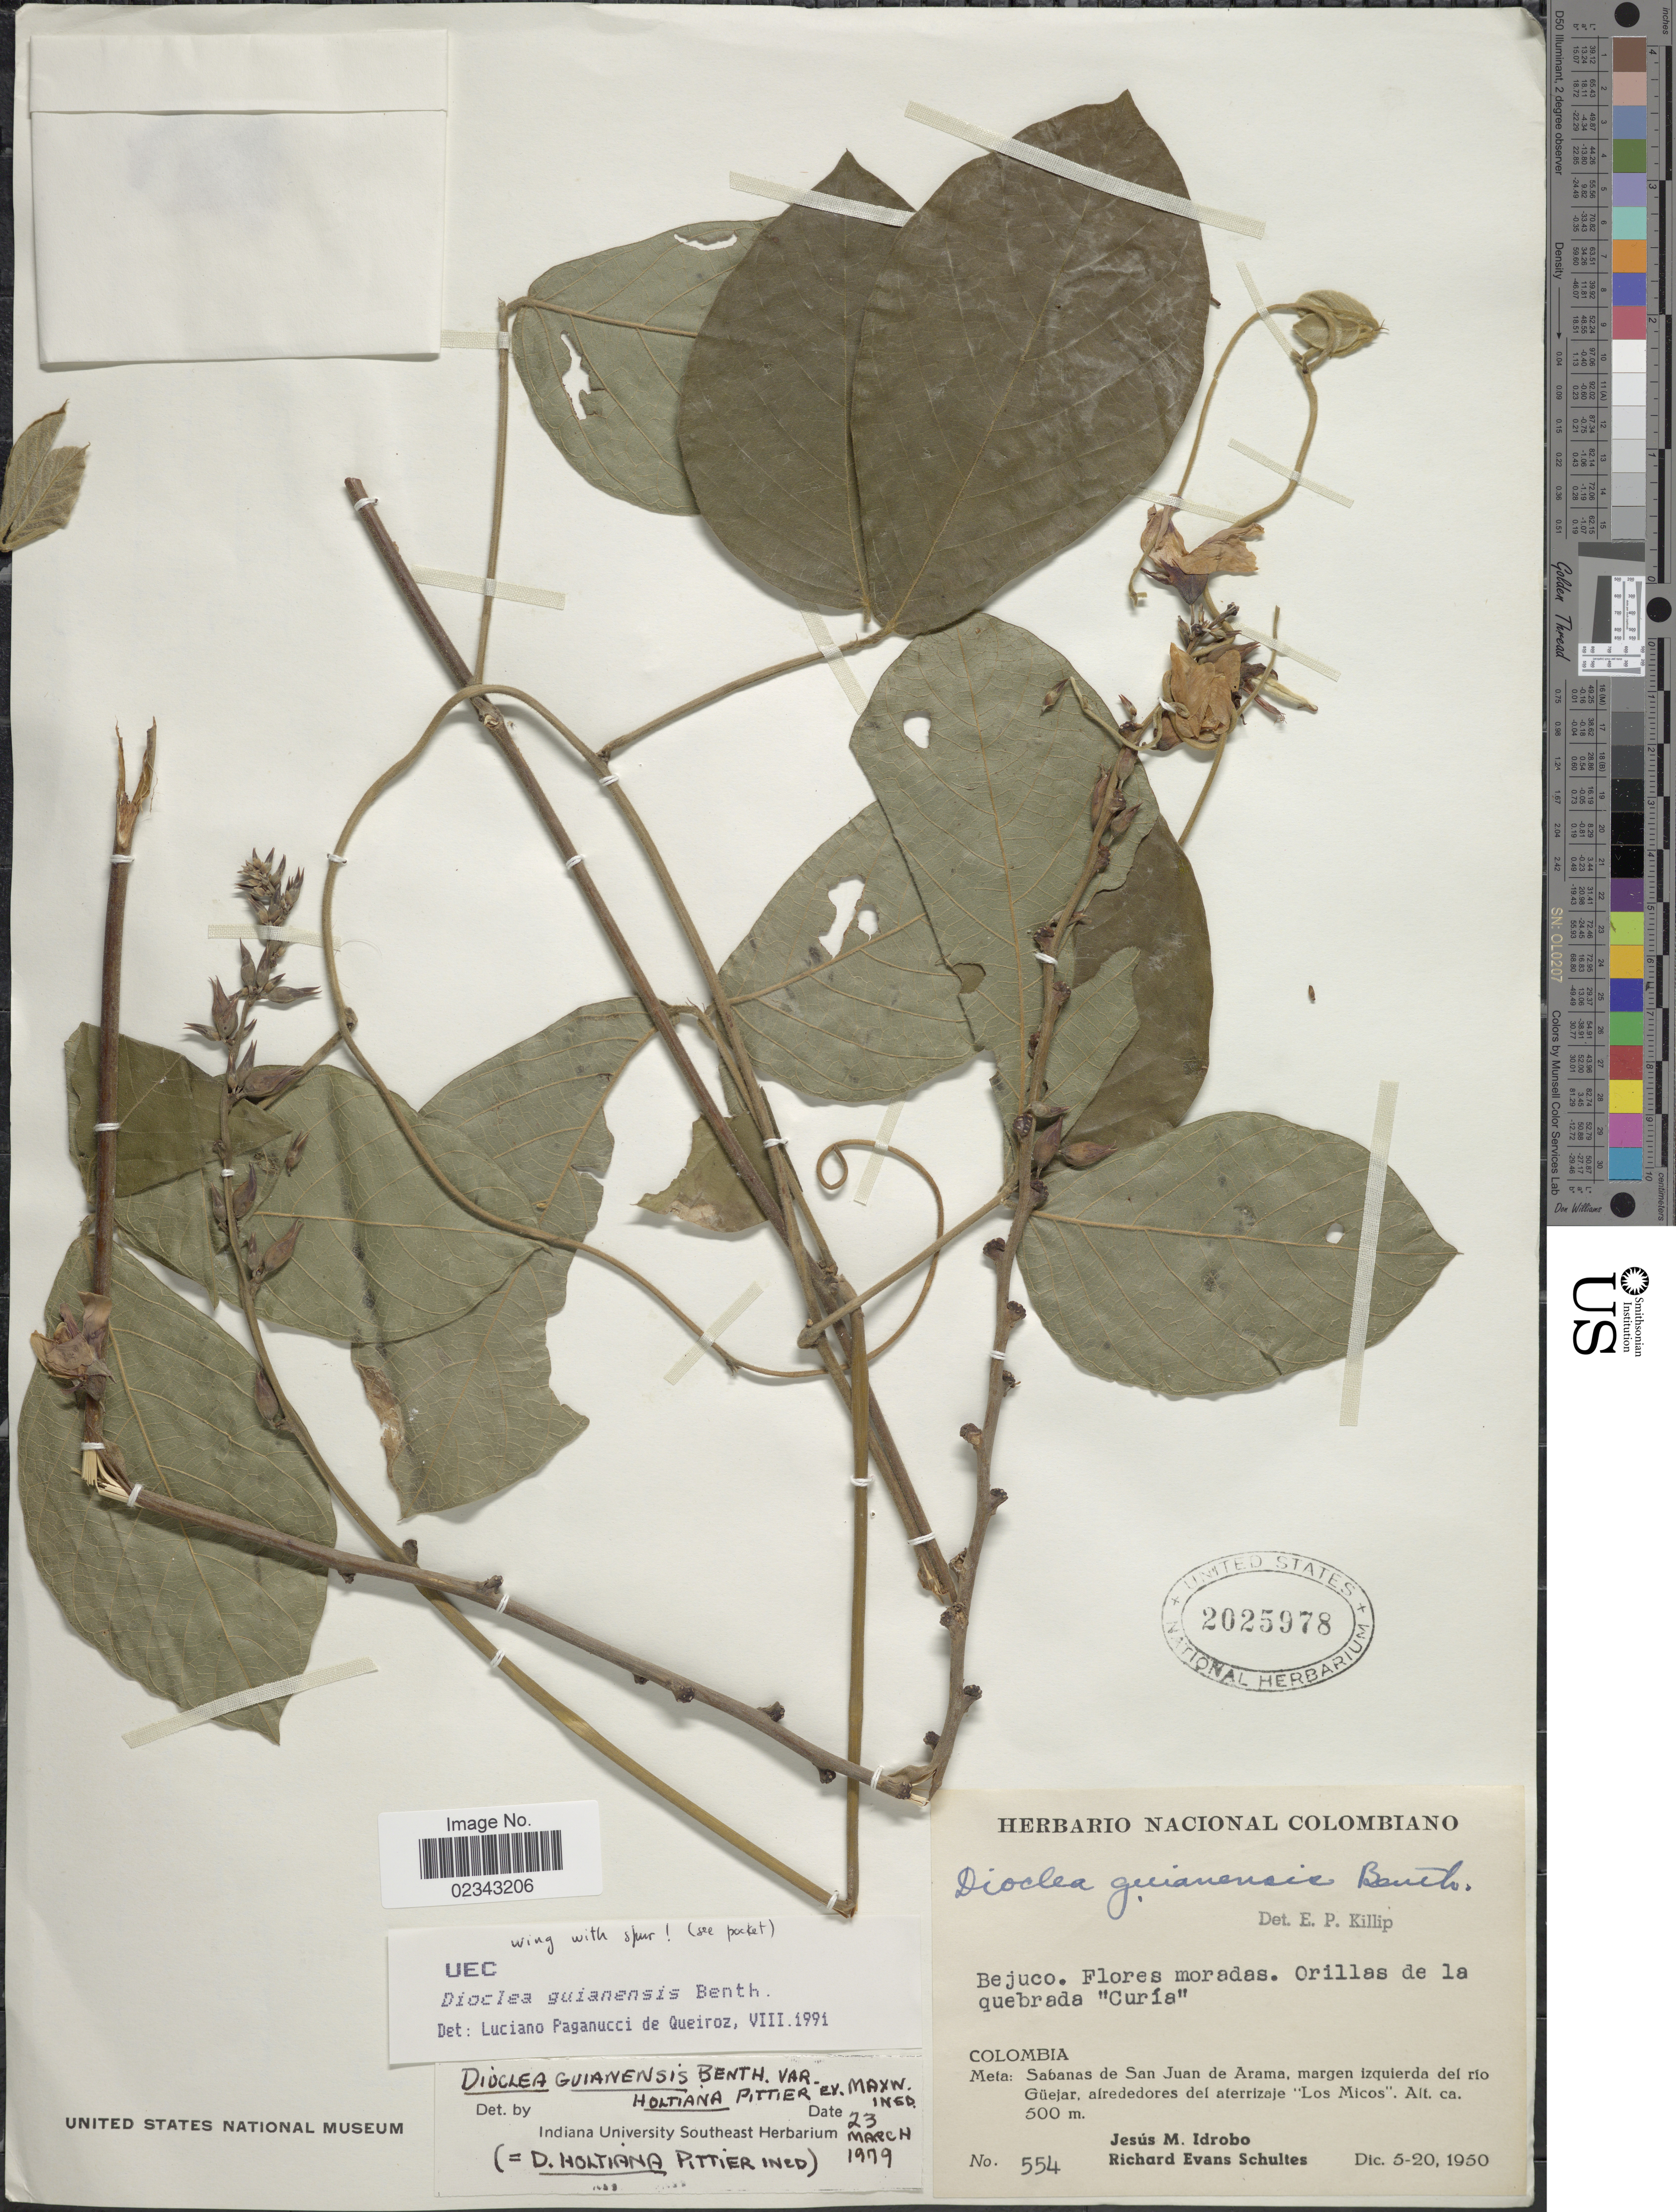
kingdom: Plantae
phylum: Tracheophyta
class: Magnoliopsida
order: Fabales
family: Fabaceae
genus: Dioclea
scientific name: Dioclea guianensis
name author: Benth.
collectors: J. M. Idrobo & R. E. Schultes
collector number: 554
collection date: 1950-12-05/1950-12-20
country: Colombia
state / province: Meta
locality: Sabanas de San Juan de Arama, margen izquierda del río Güejar, alrededores del aterrizaje 'Los Micos'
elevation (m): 500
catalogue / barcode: US 2025978